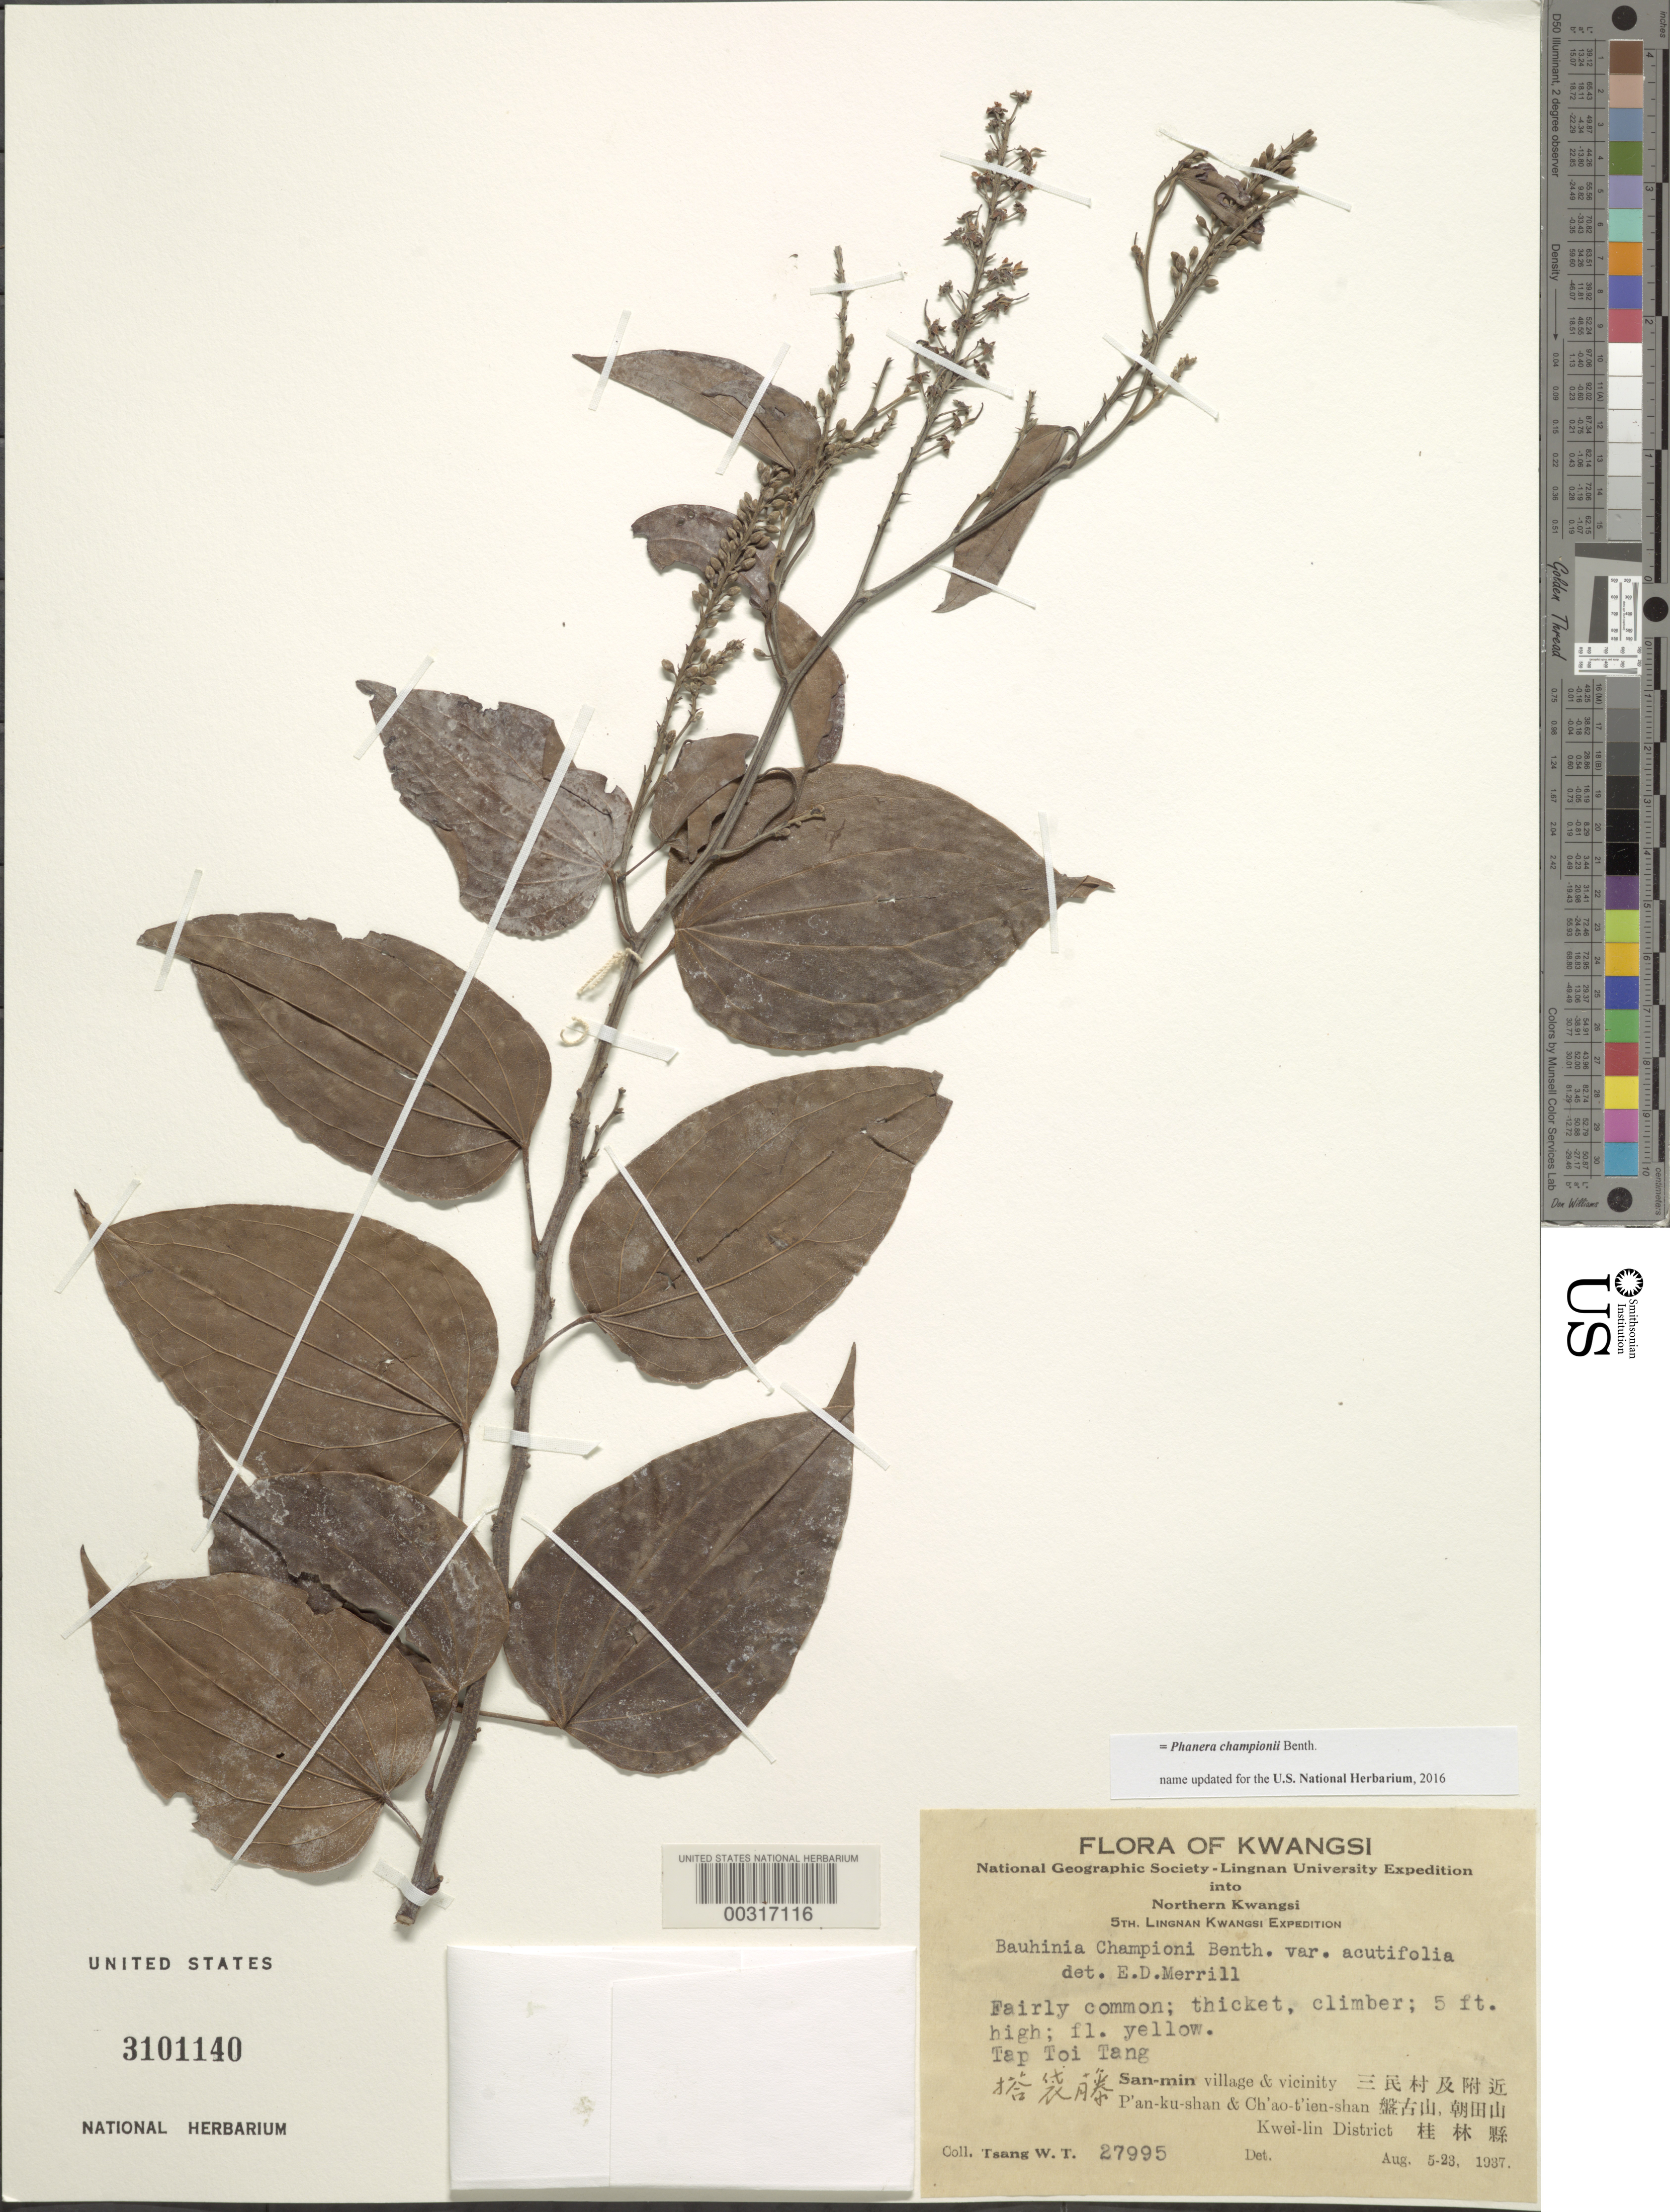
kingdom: Plantae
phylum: Tracheophyta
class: Magnoliopsida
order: Fabales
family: Fabaceae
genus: Phanera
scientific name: Phanera championii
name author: Benth.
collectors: W. T. Tsang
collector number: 27995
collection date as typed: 05 Aug 1937 to 23 Aug 1937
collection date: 1937-08-05/1937-08-23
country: China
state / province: Guangxi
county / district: Guilin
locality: Kweilin dist., tap toi tang; san-min village and vicinity; p'an-ku-shan and ch'ao-t'ien-shan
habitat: Thicket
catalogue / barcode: US 3101140